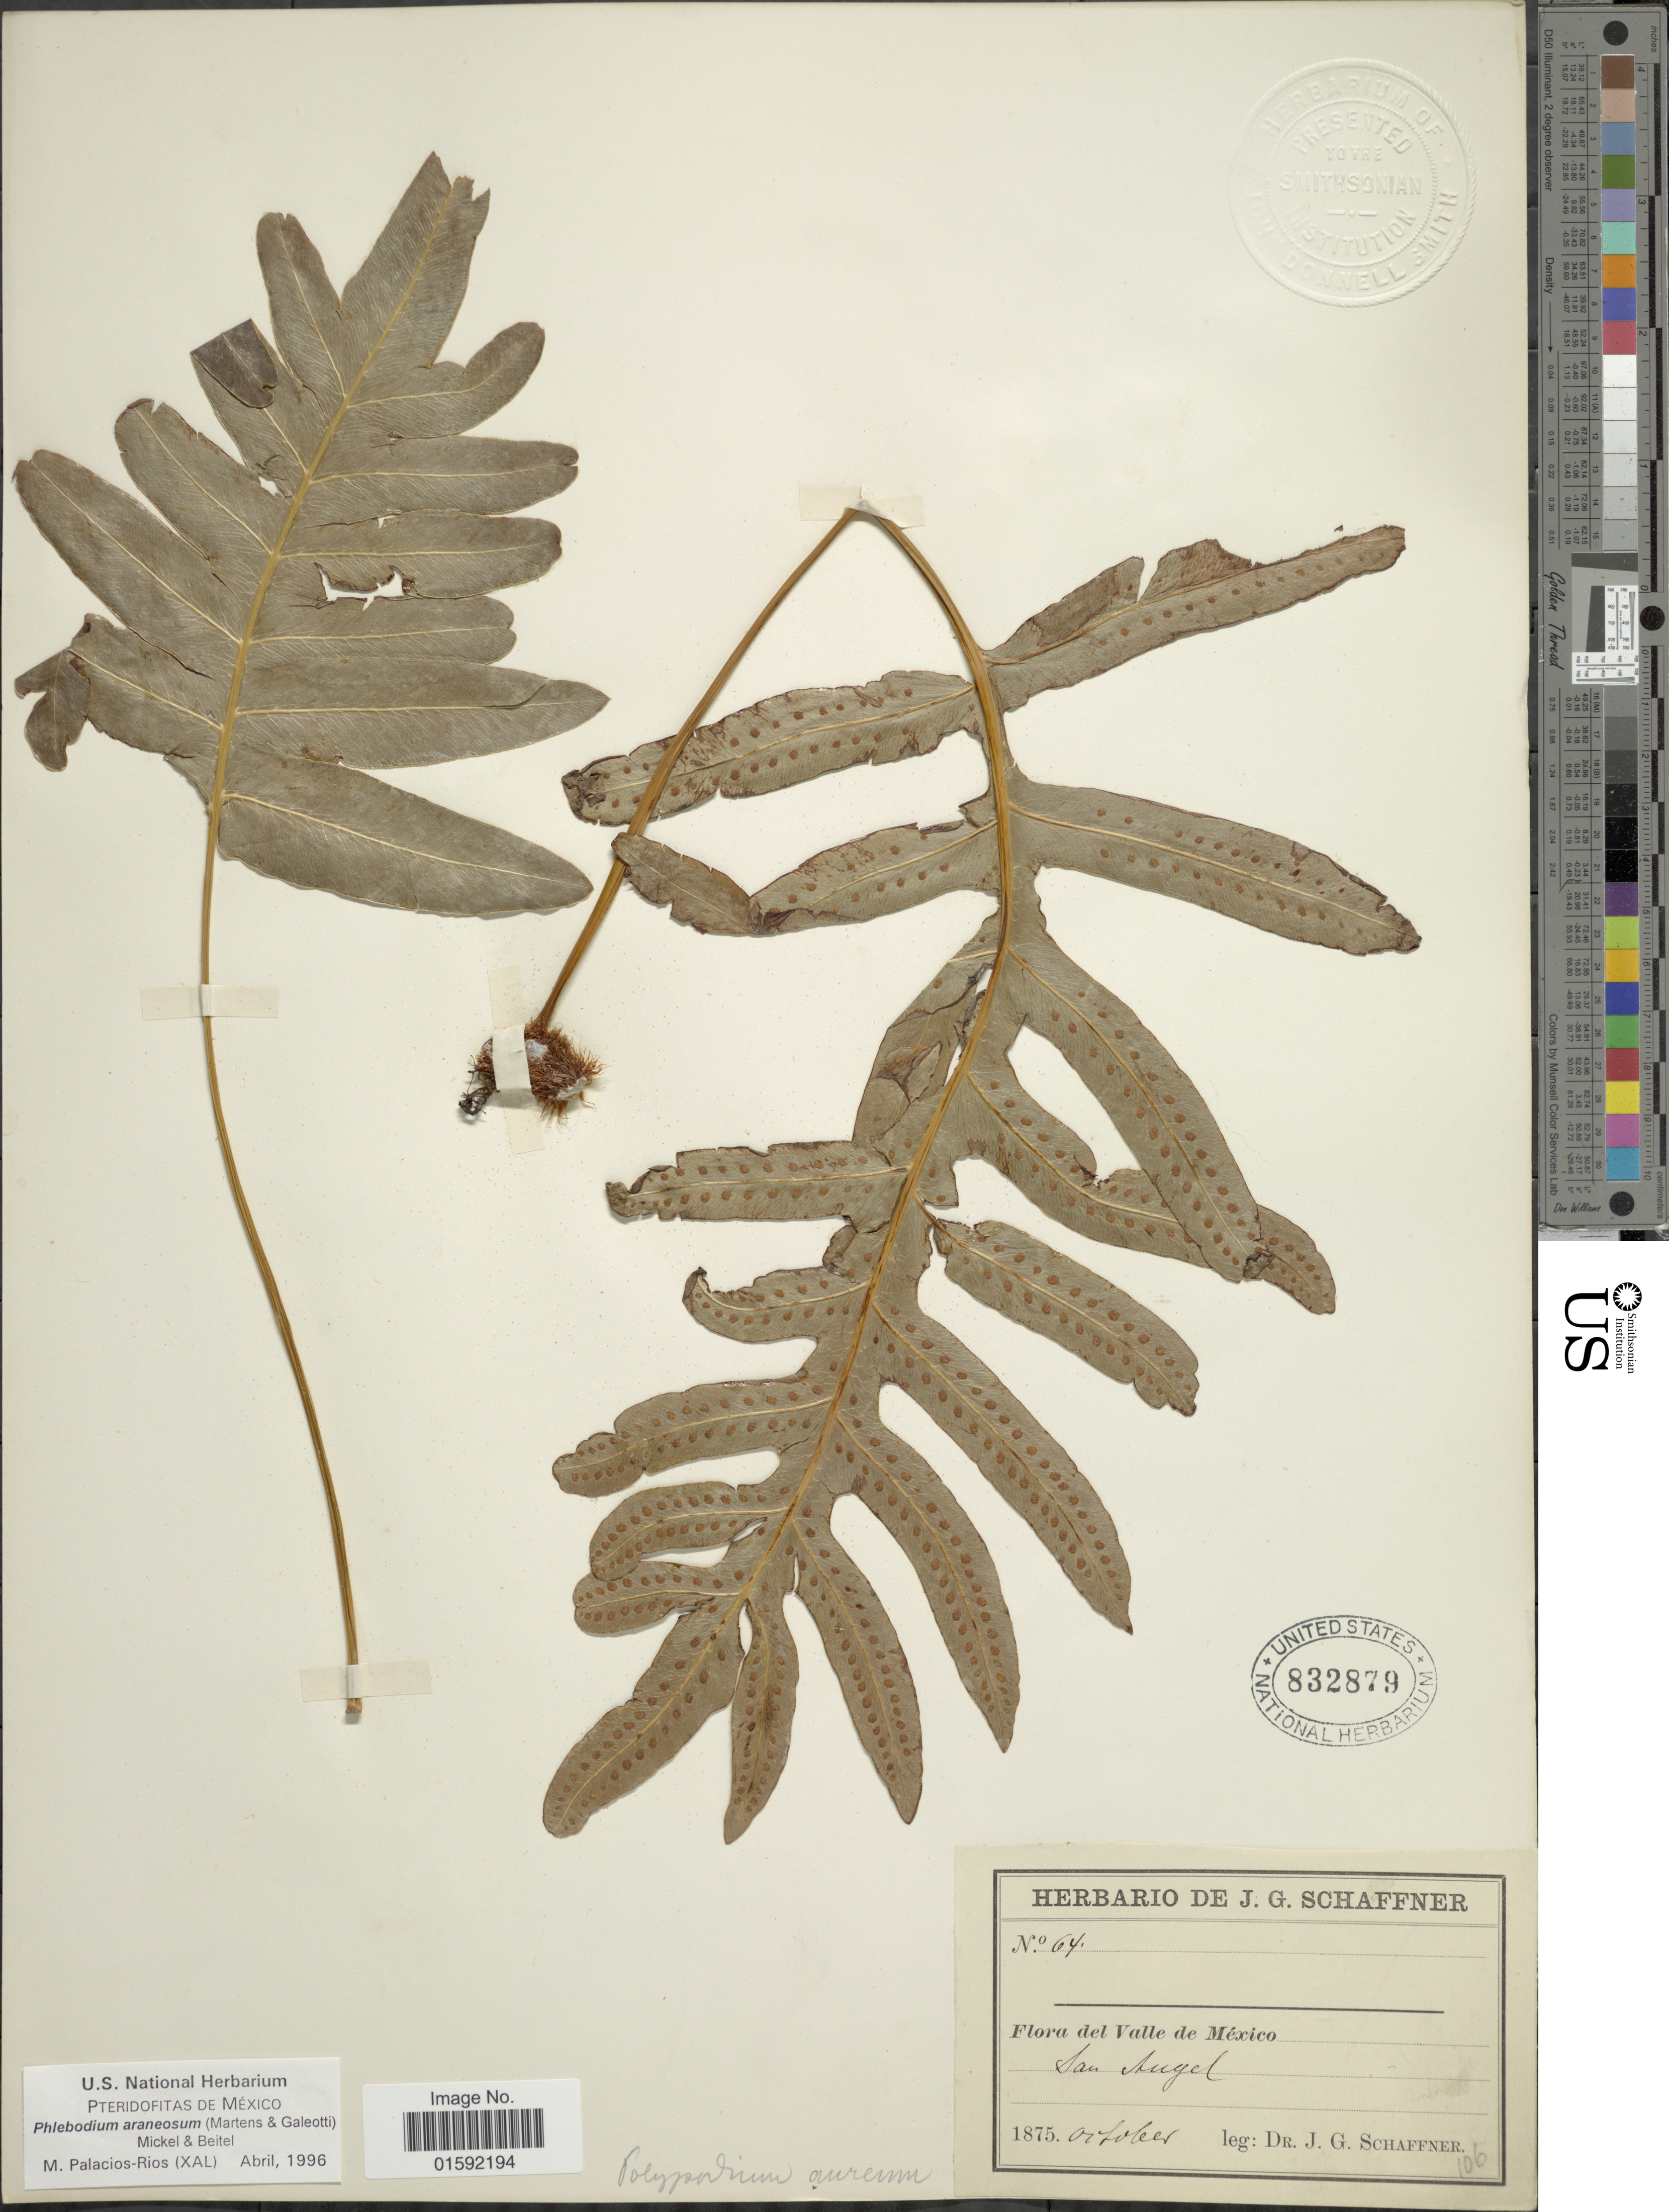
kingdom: Plantae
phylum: Tracheophyta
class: Polypodiopsida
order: Polypodiales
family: Polypodiaceae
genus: Phlebodium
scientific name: Phlebodium araneosum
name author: (M. Martens) Mickel & Beitel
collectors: J. G. Schaffner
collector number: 64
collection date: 1875-10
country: Mexico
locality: Valle de Mexico, San Angel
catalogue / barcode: US 832879